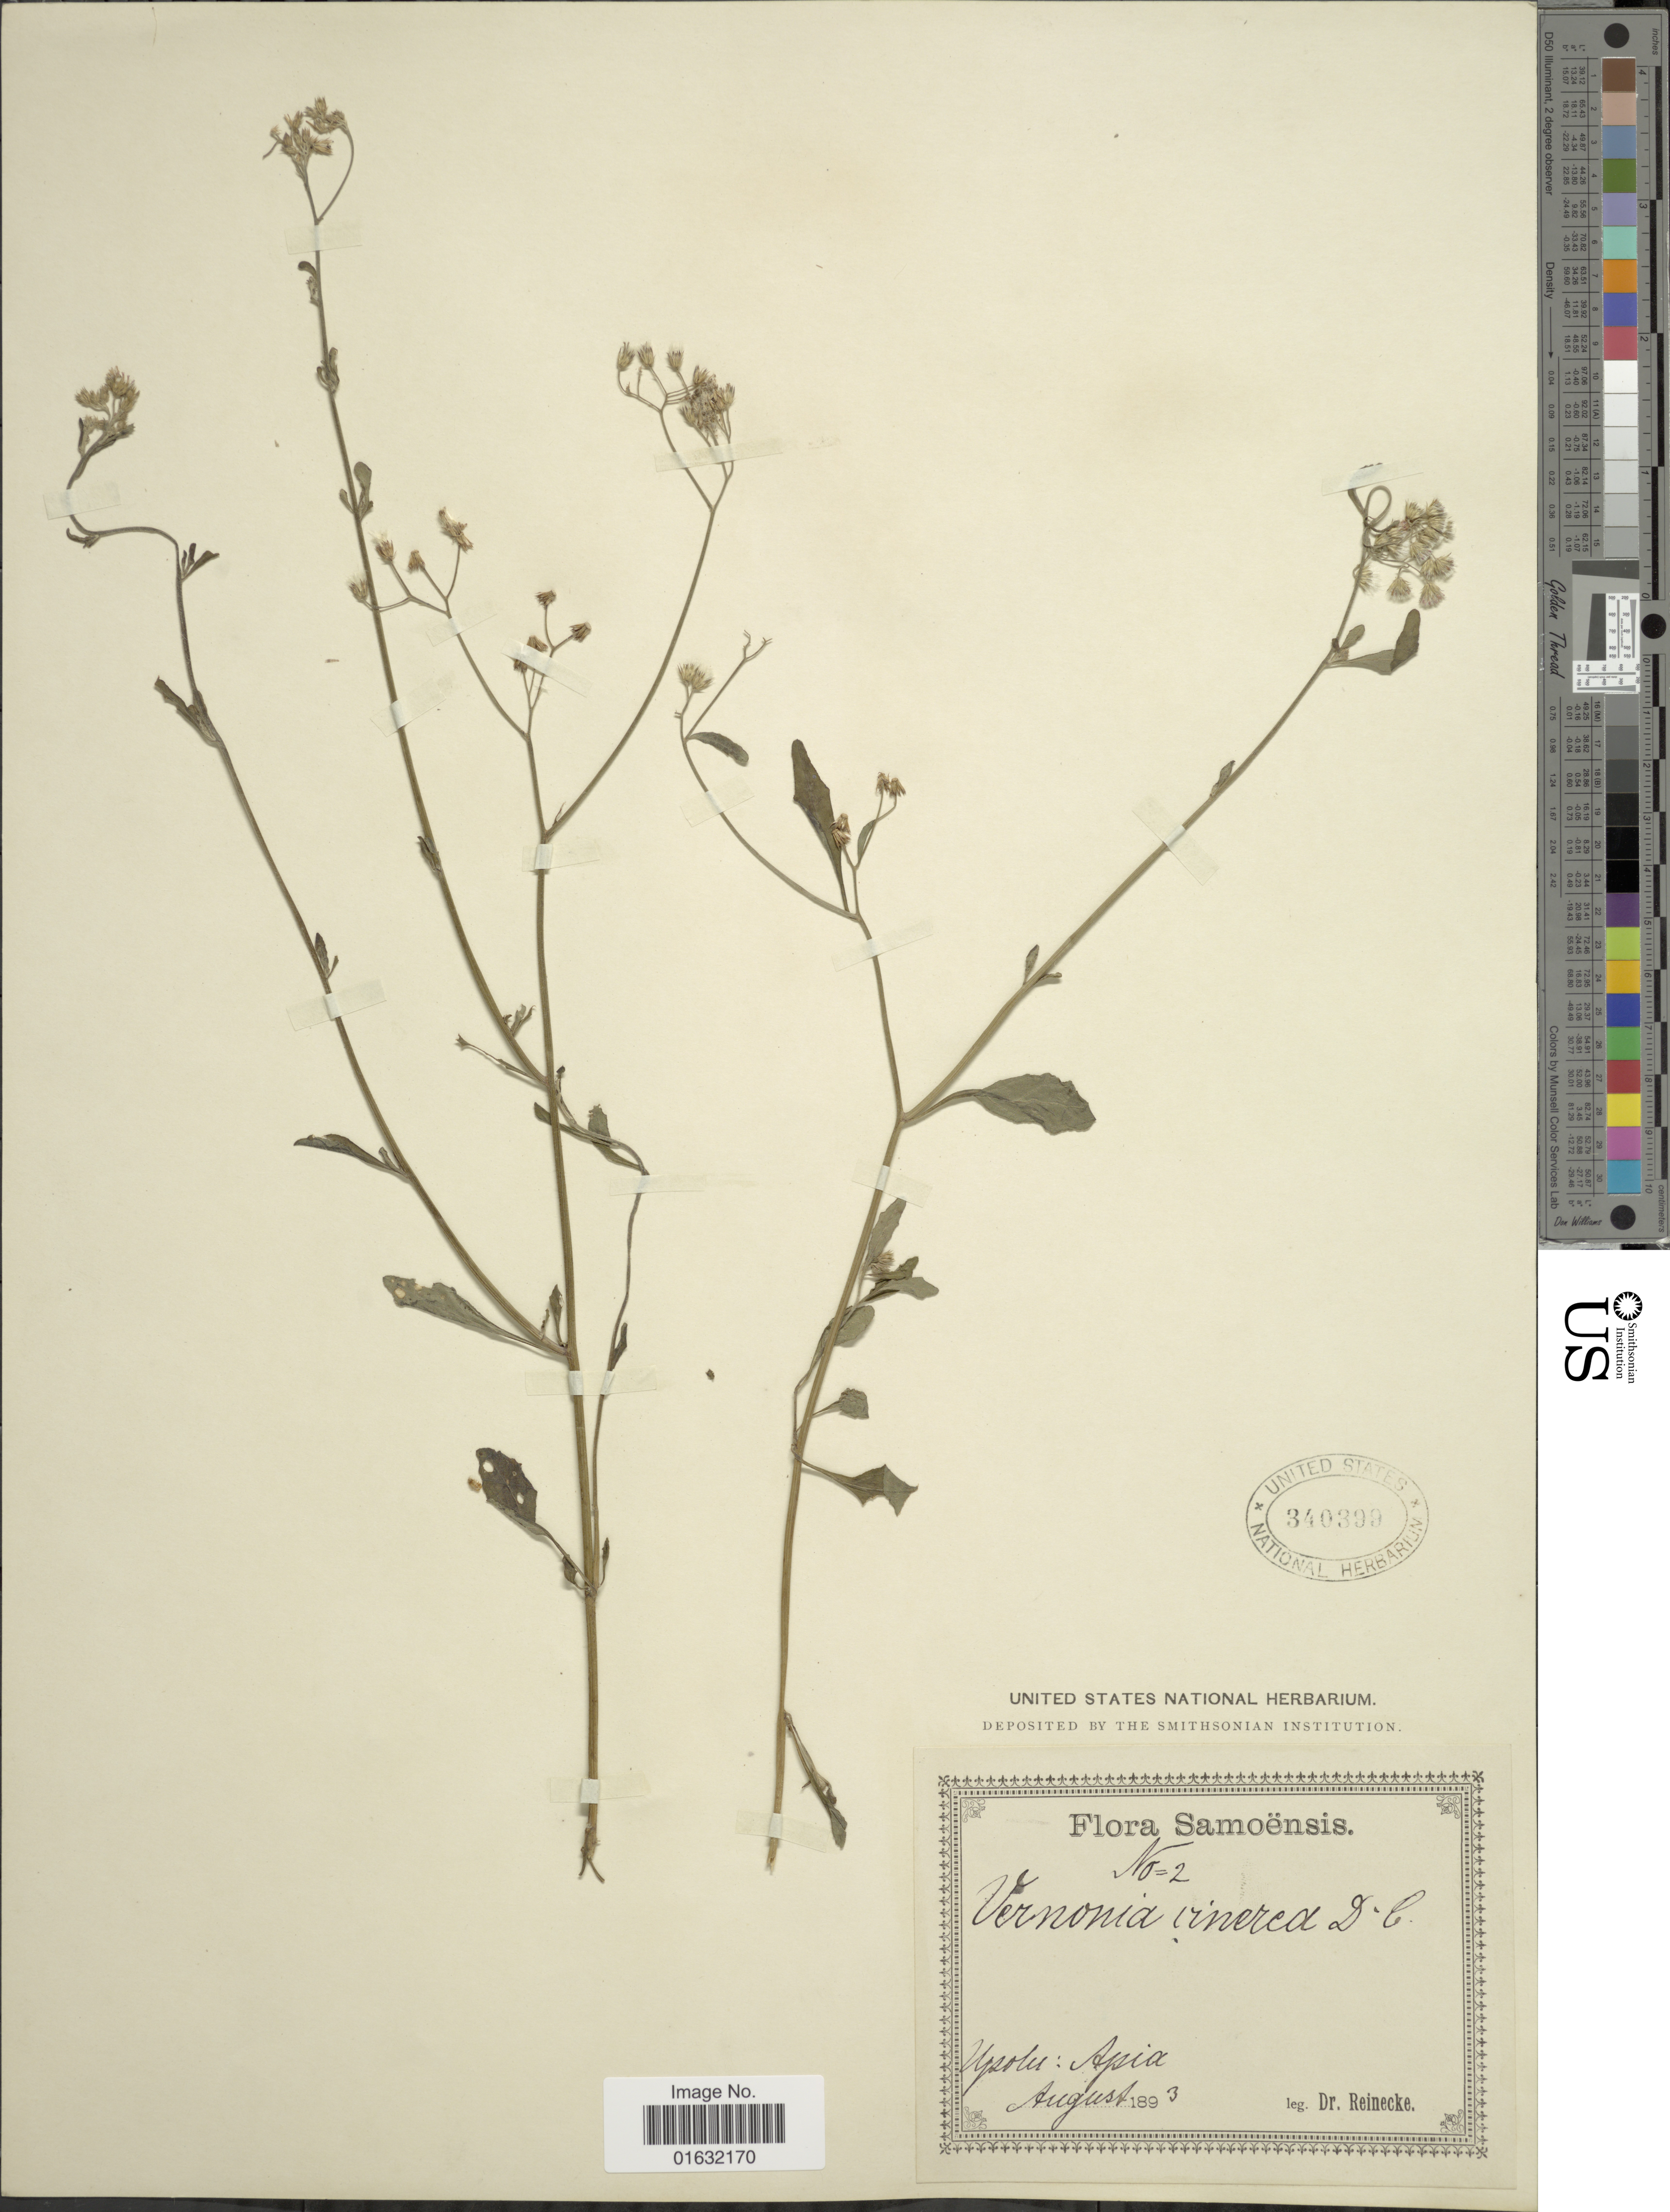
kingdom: Plantae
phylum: Tracheophyta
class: Magnoliopsida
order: Asterales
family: Asteraceae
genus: Cyanthillium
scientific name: Cyanthillium cinereum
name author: (L.) H. Rob.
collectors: -- Reinecke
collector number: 2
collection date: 1893-08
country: Samoa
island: Upolu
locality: Samoensis, Upolu, Apia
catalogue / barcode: US 340399